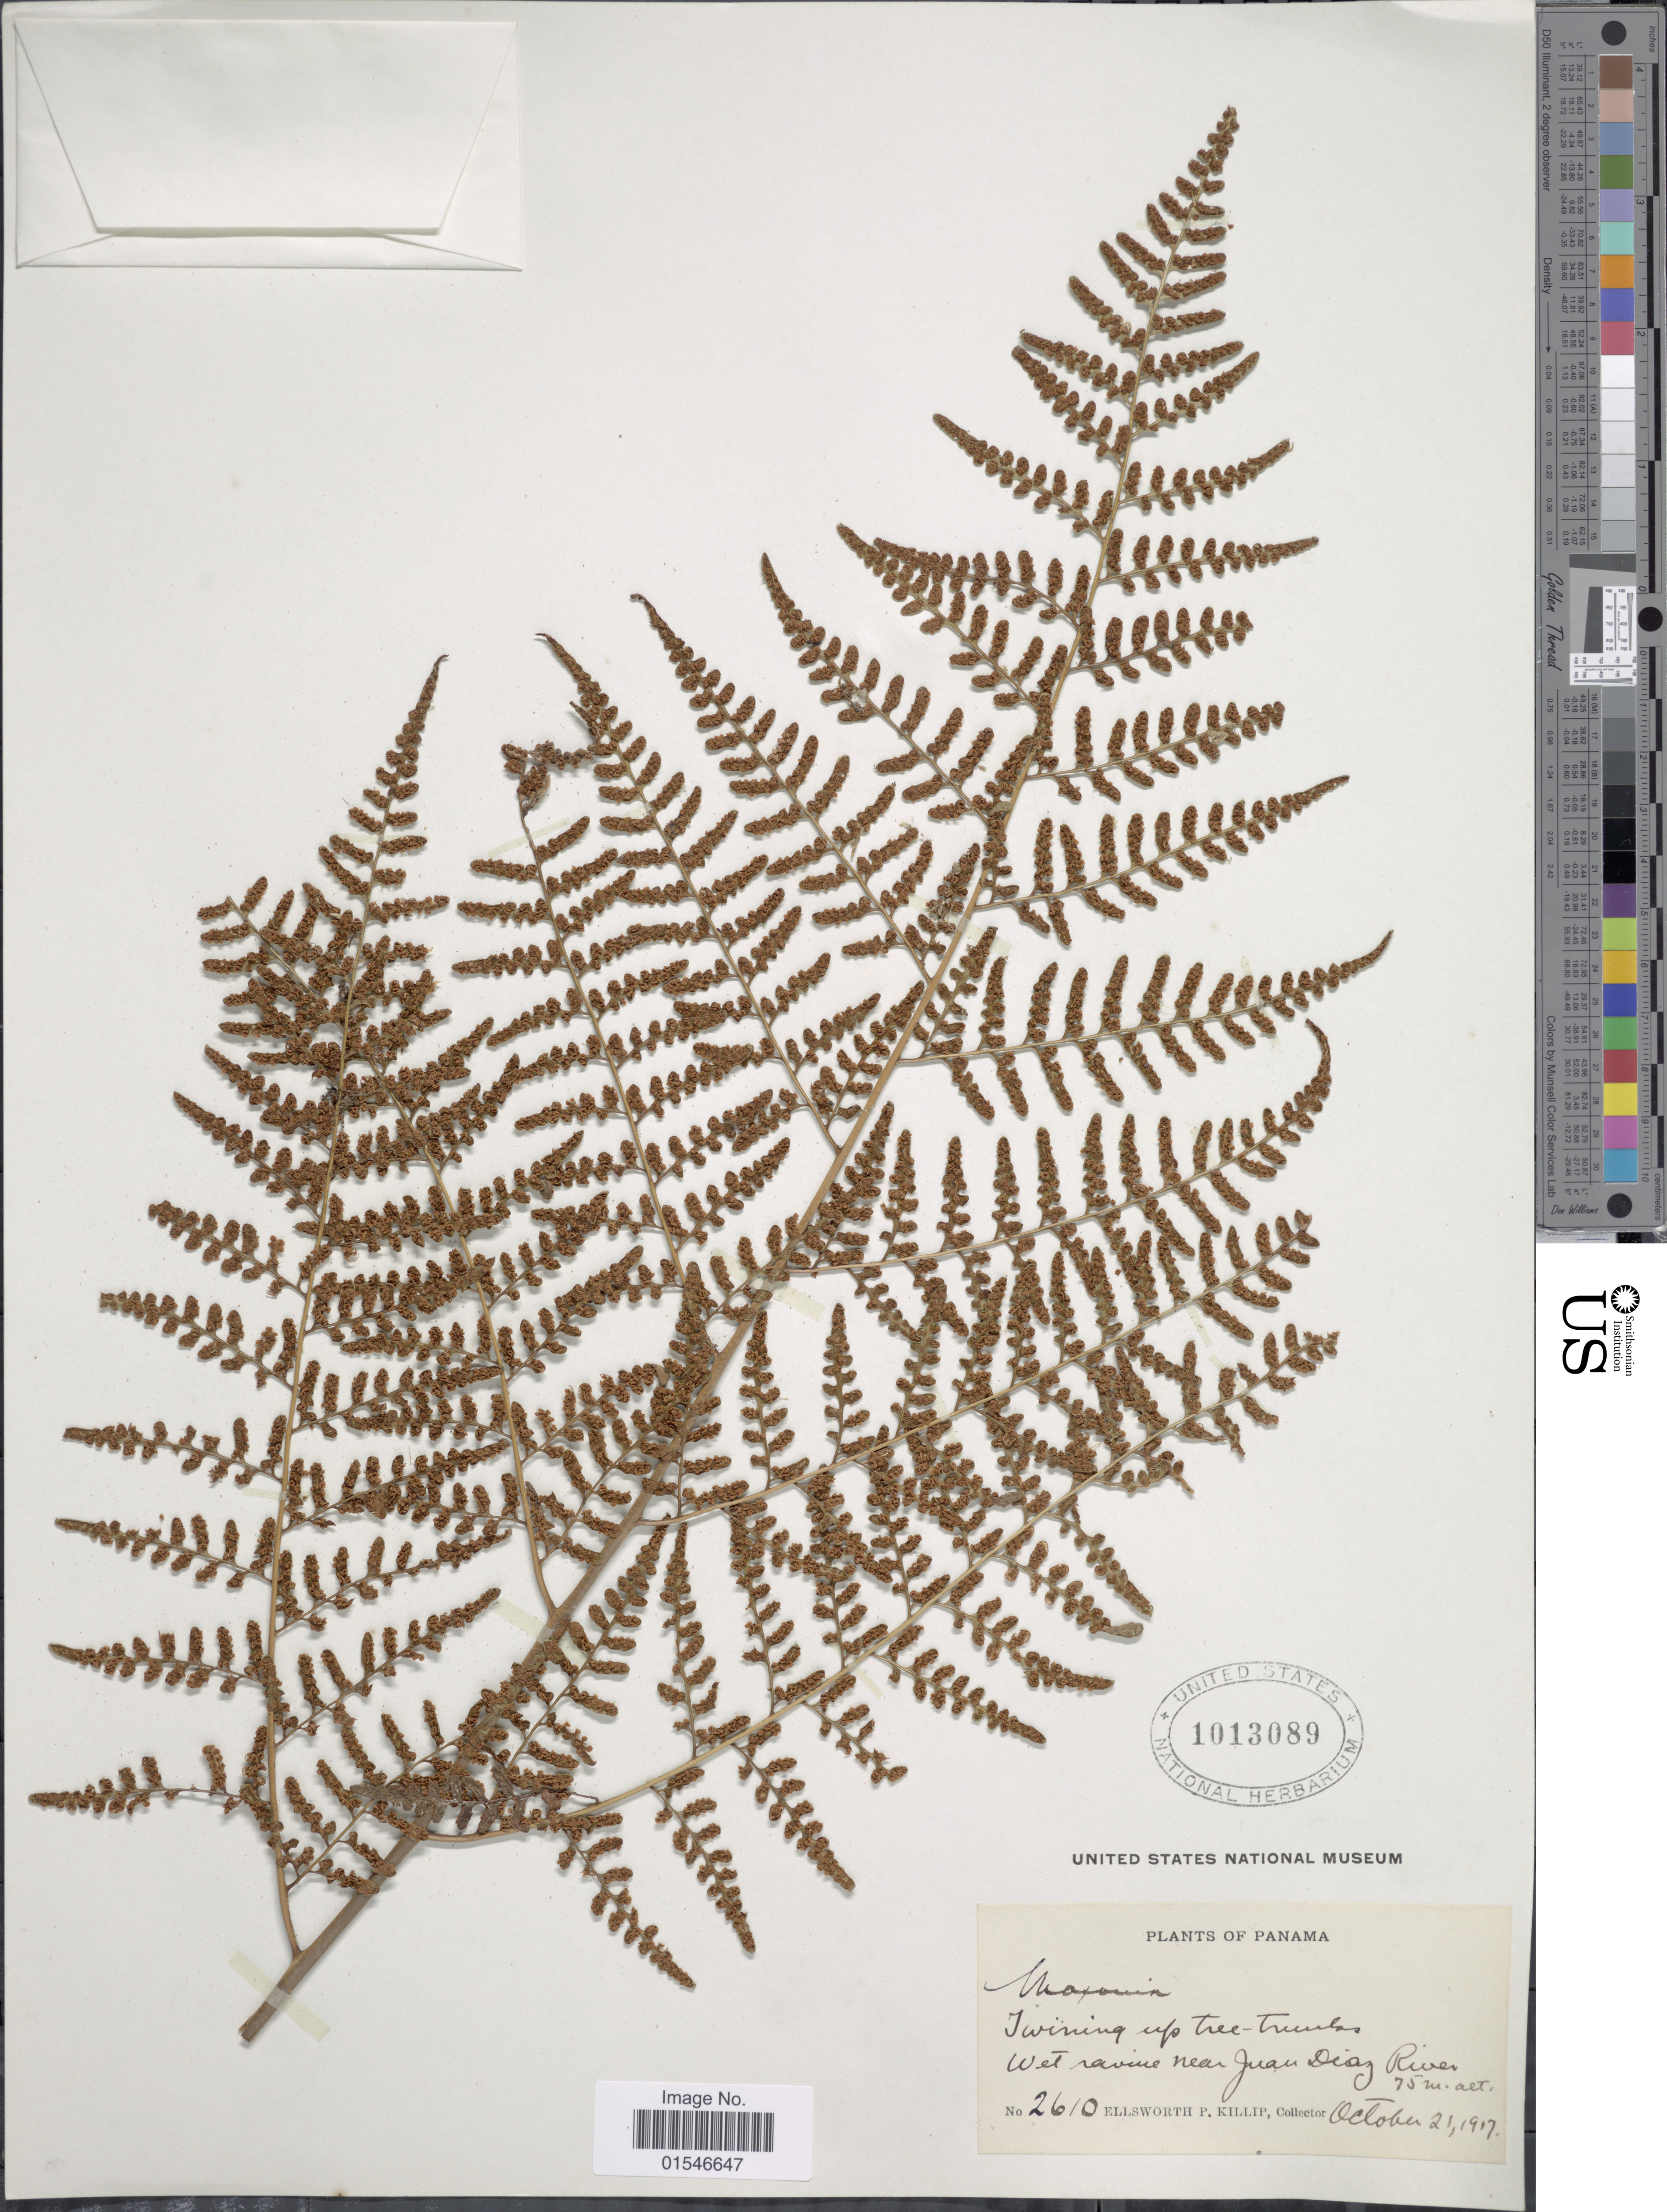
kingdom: Plantae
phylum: Tracheophyta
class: Polypodiopsida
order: Polypodiales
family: Dryopteridaceae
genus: Maxonia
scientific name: Maxonia apiifolia var. dualis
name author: (Donn. Sm.) C. Chr.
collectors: E. P. Killip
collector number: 2610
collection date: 1917-10-21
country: Panama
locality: Wet ravine near Juan Diaz River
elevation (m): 75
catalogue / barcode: US 1013089